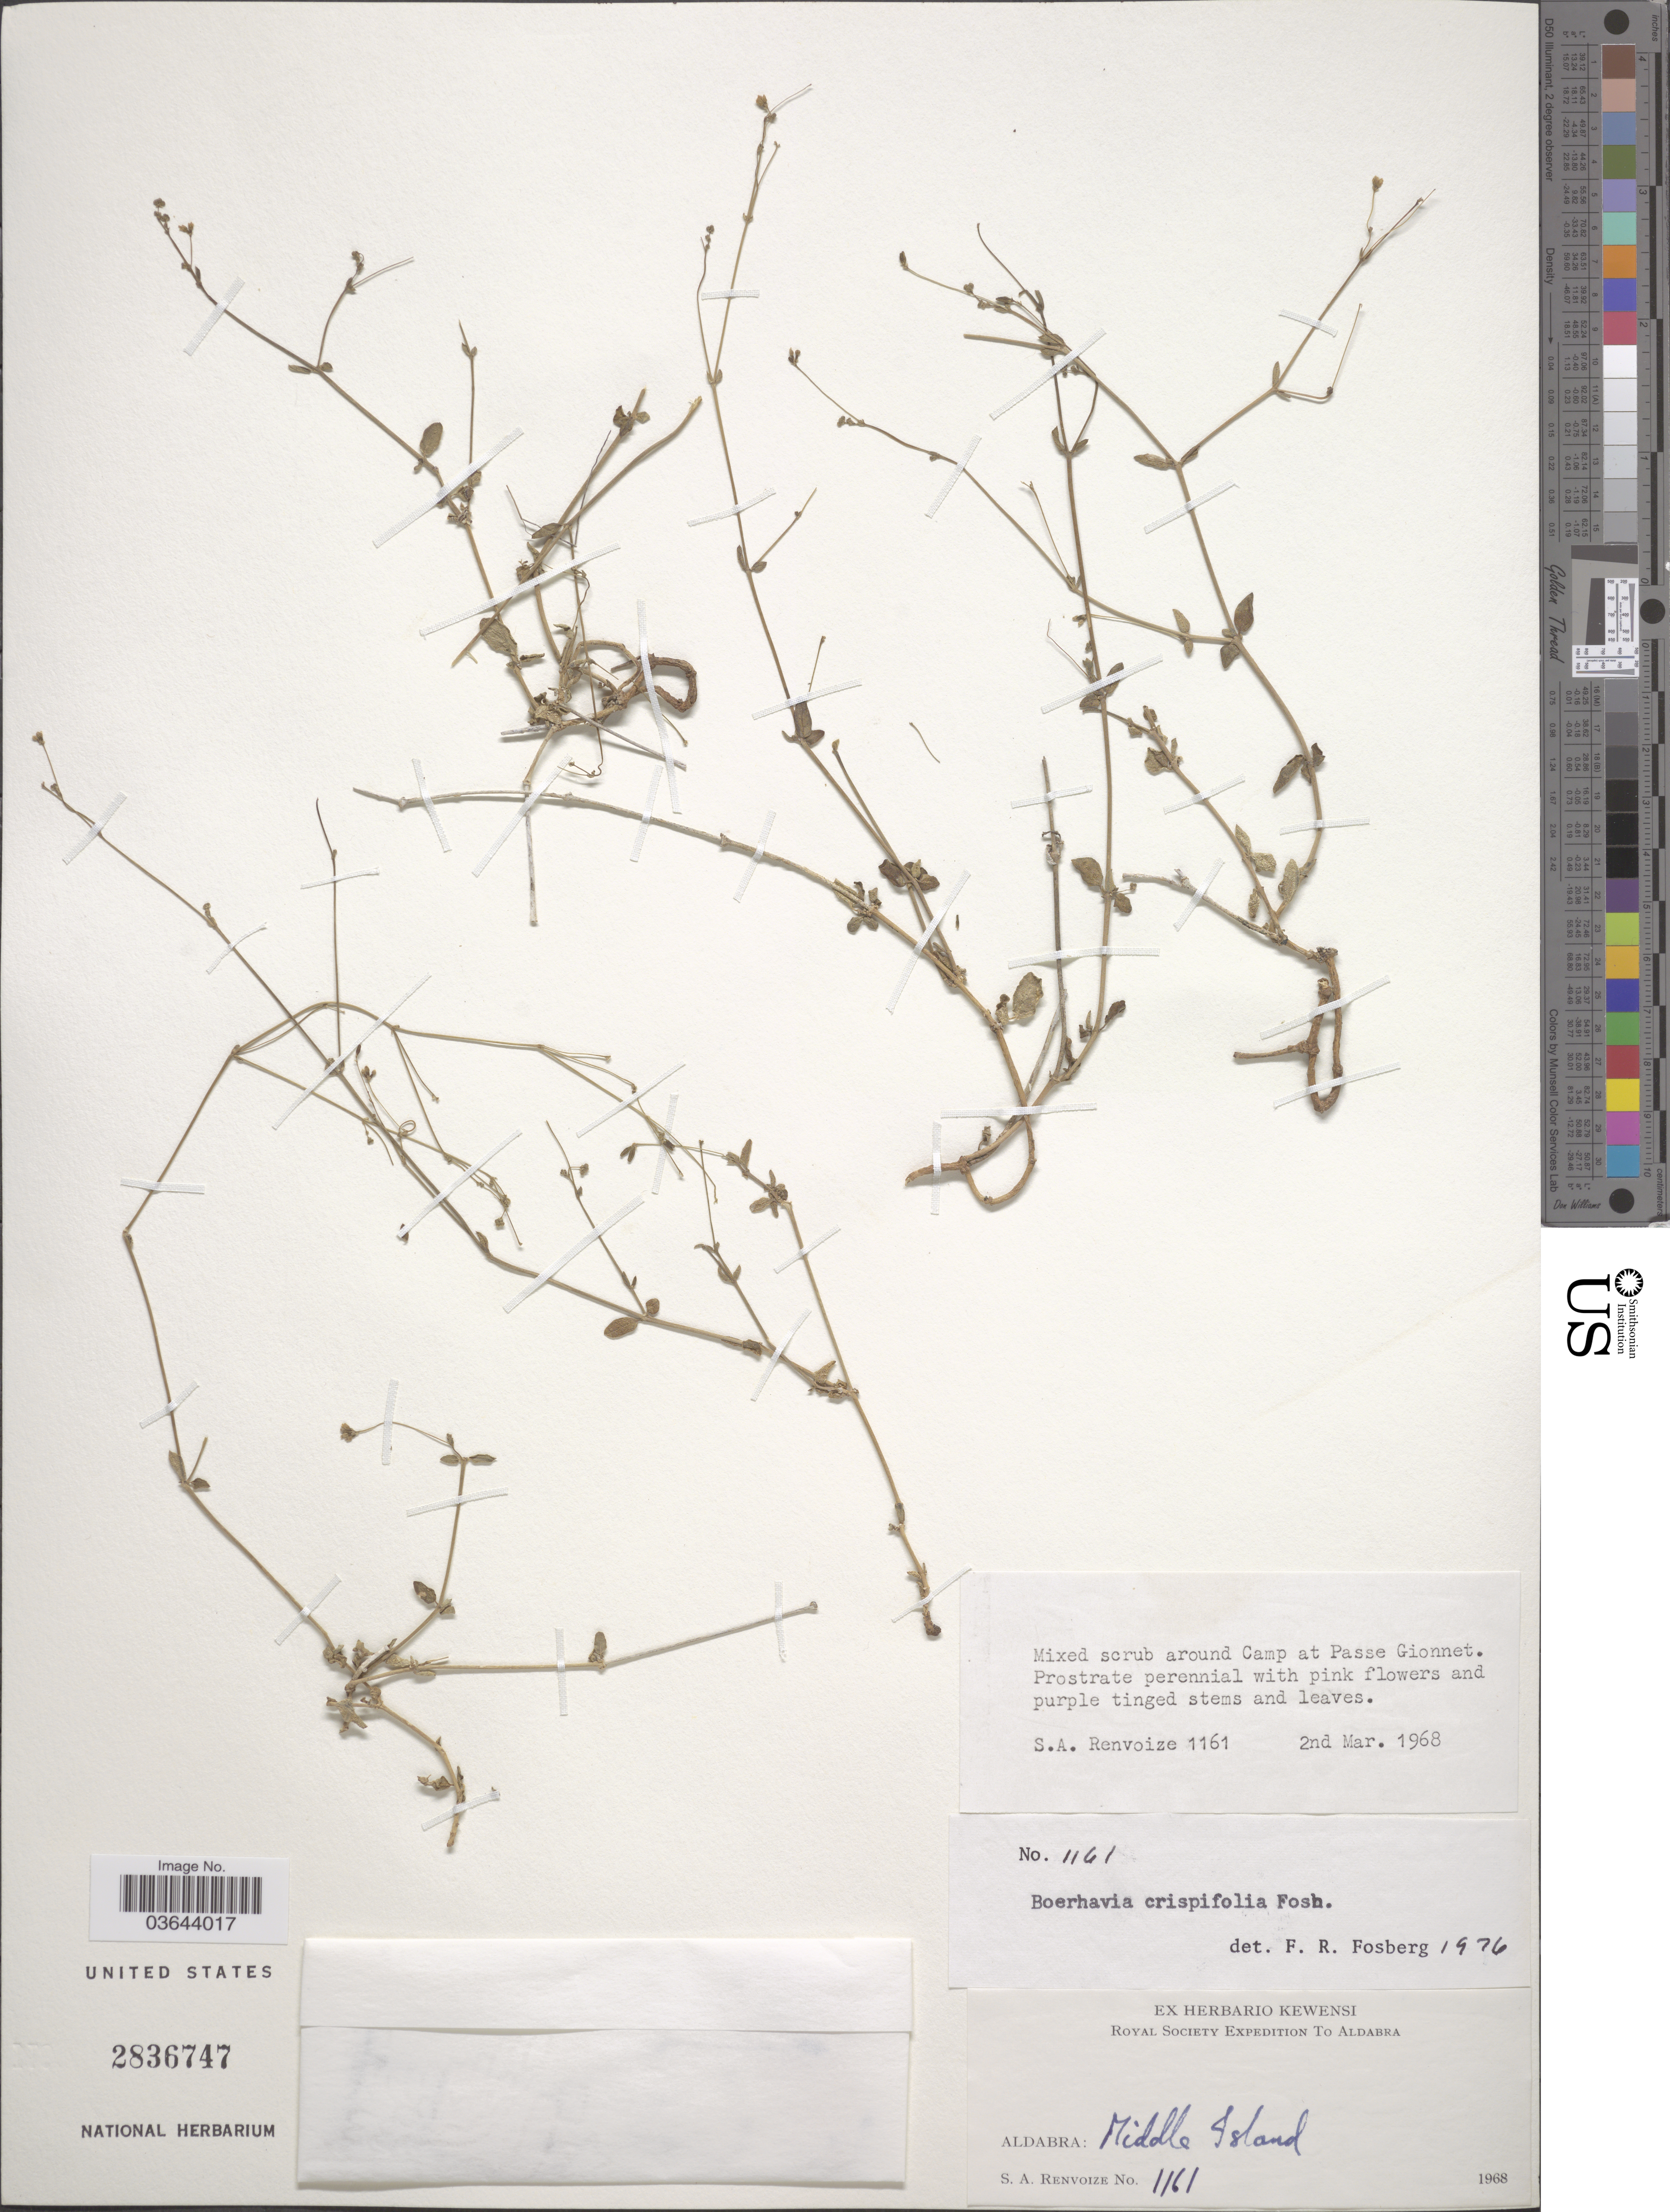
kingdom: Plantae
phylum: Tracheophyta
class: Magnoliopsida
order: Caryophyllales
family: Nyctaginaceae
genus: Boerhavia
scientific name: Boerhavia crispifolia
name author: Fosberg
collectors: S. A. Renvoize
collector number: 1161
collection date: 1968-03-02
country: Seychelles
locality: Around Camp at Passe Gionnet. Aldabra: Middle Island.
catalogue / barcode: US 2836747